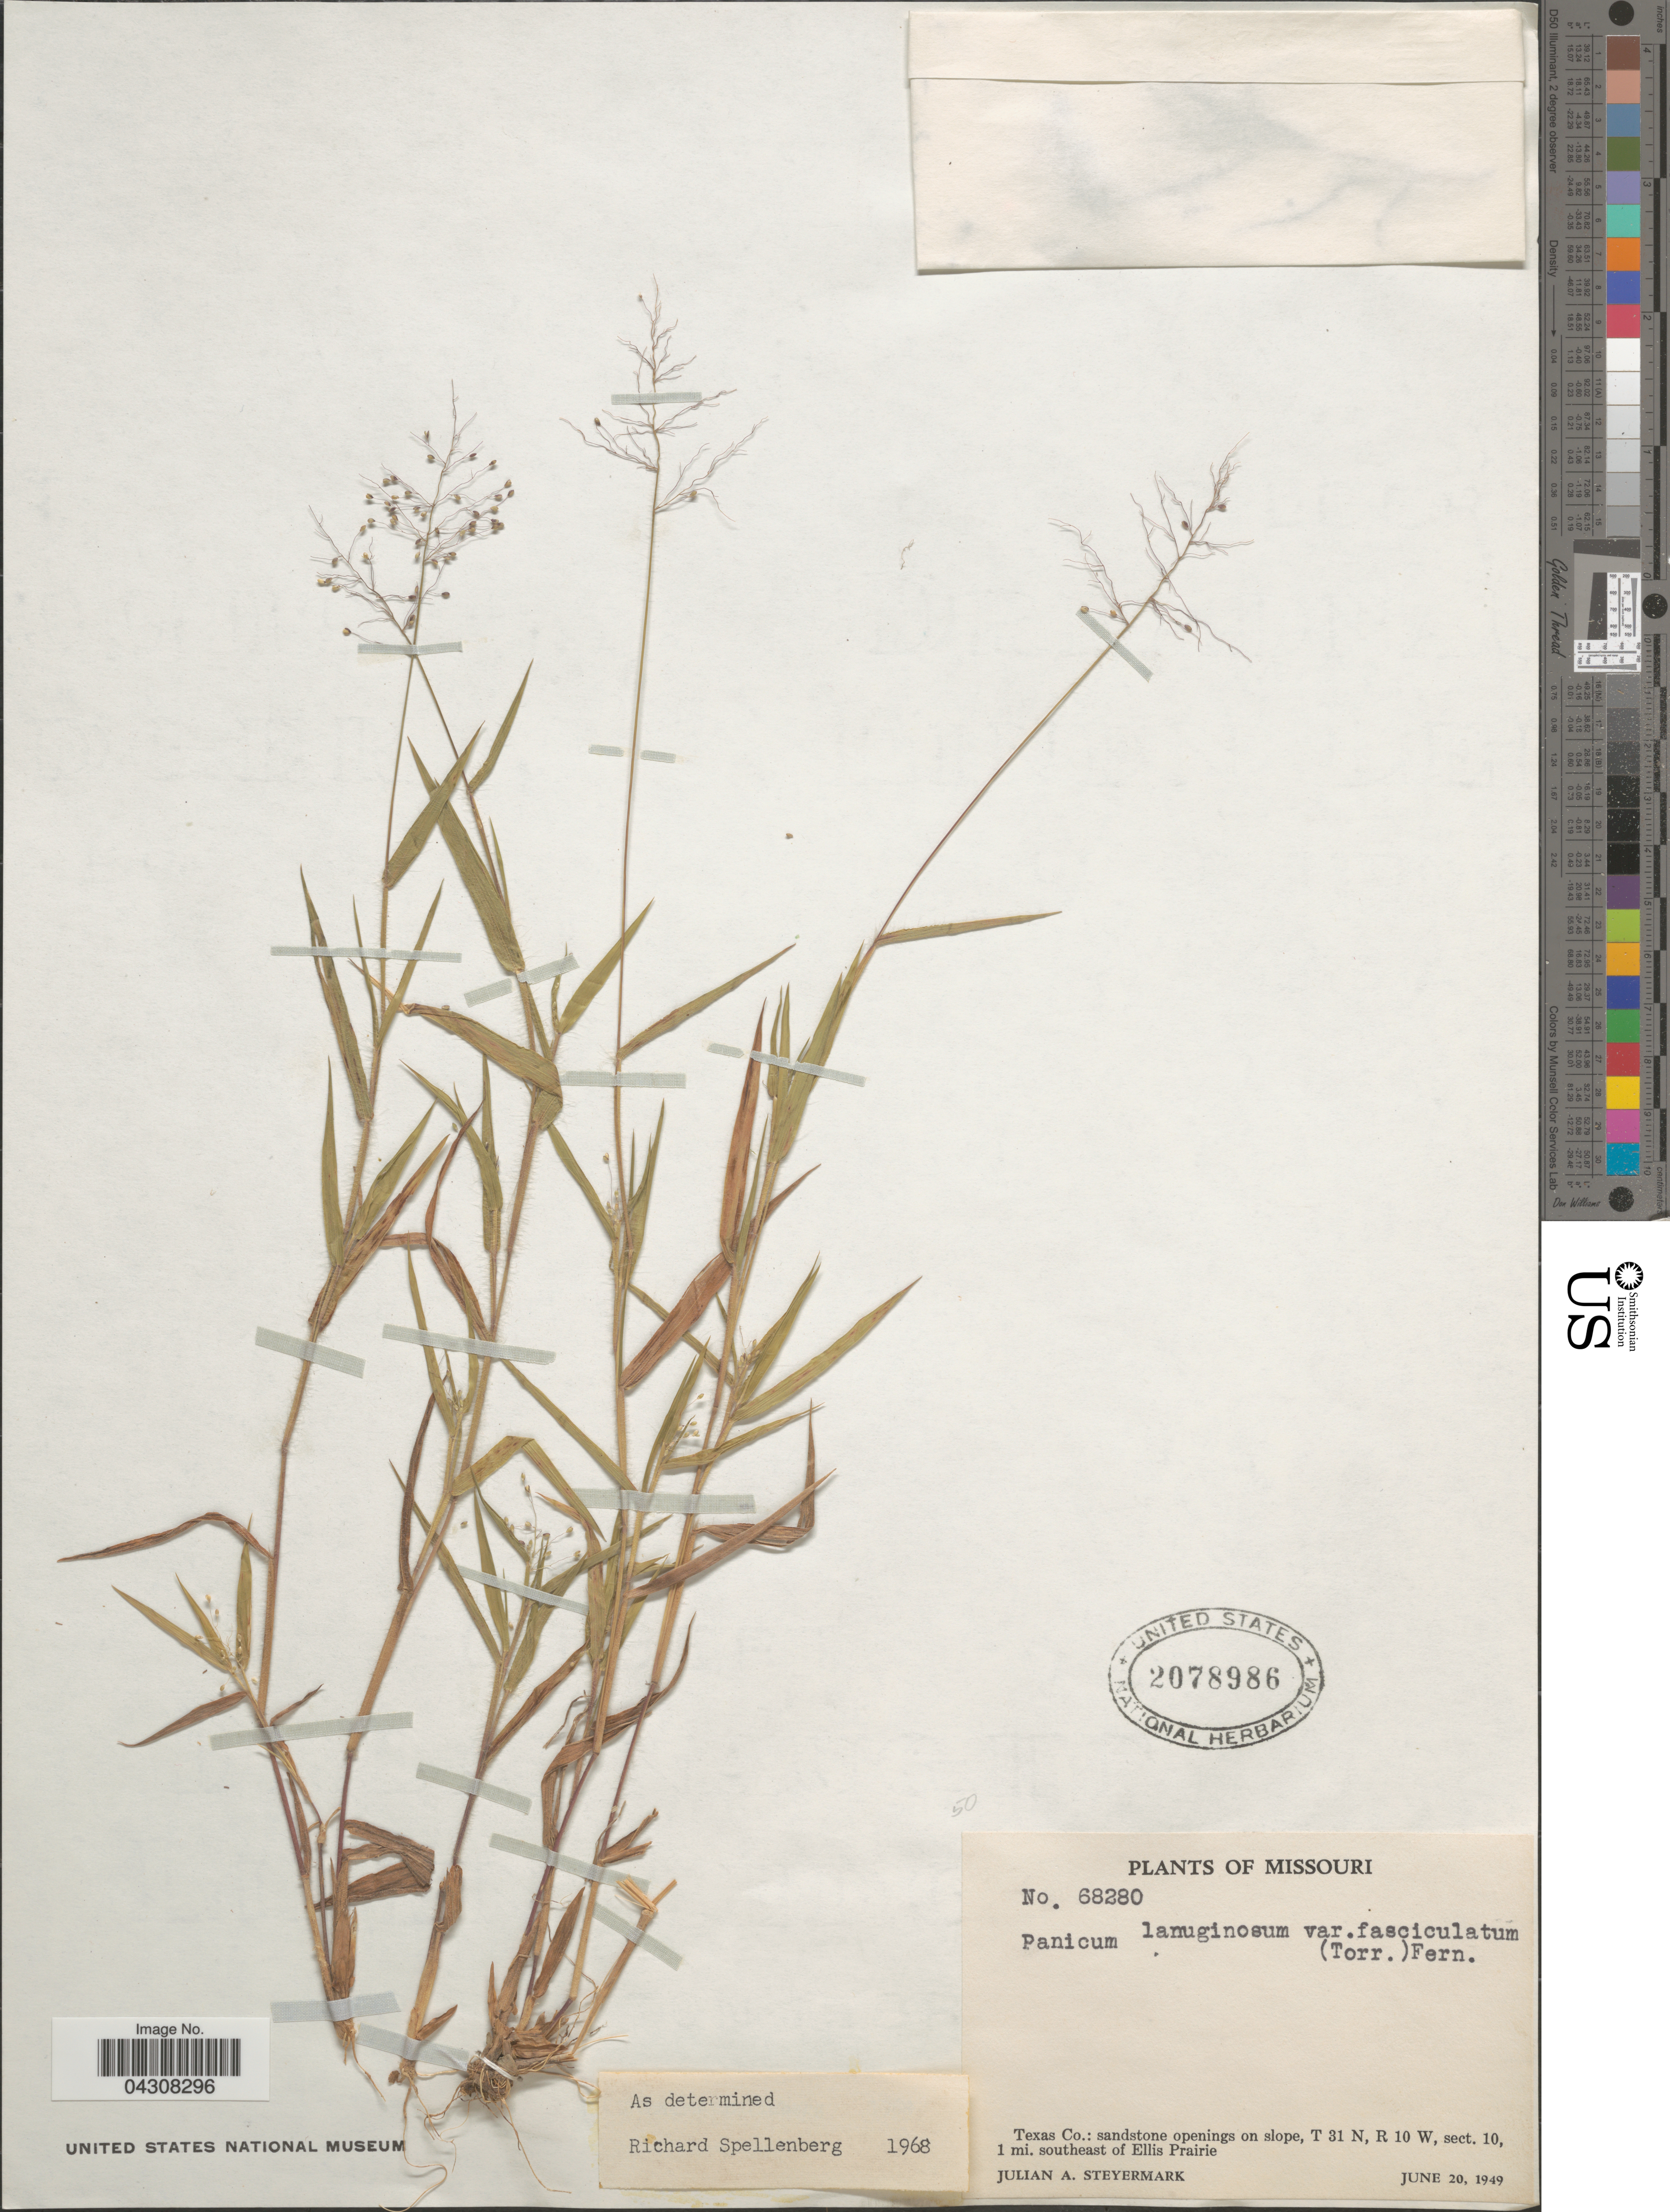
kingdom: Plantae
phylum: Tracheophyta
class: Liliopsida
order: Poales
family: Poaceae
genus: Dichanthelium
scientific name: Dichanthelium acuminatum var. acuminatum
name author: (Sw.) Gould & C.A. Clark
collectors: J. Steyermark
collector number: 68280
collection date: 1949-06-20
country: United States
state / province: Missouri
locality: Texas Co.: sandstone openings on slope, T 31 N, R 10 W, sect. 10, 1 mi. southeast of Ellis Prairie.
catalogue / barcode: US 2078986